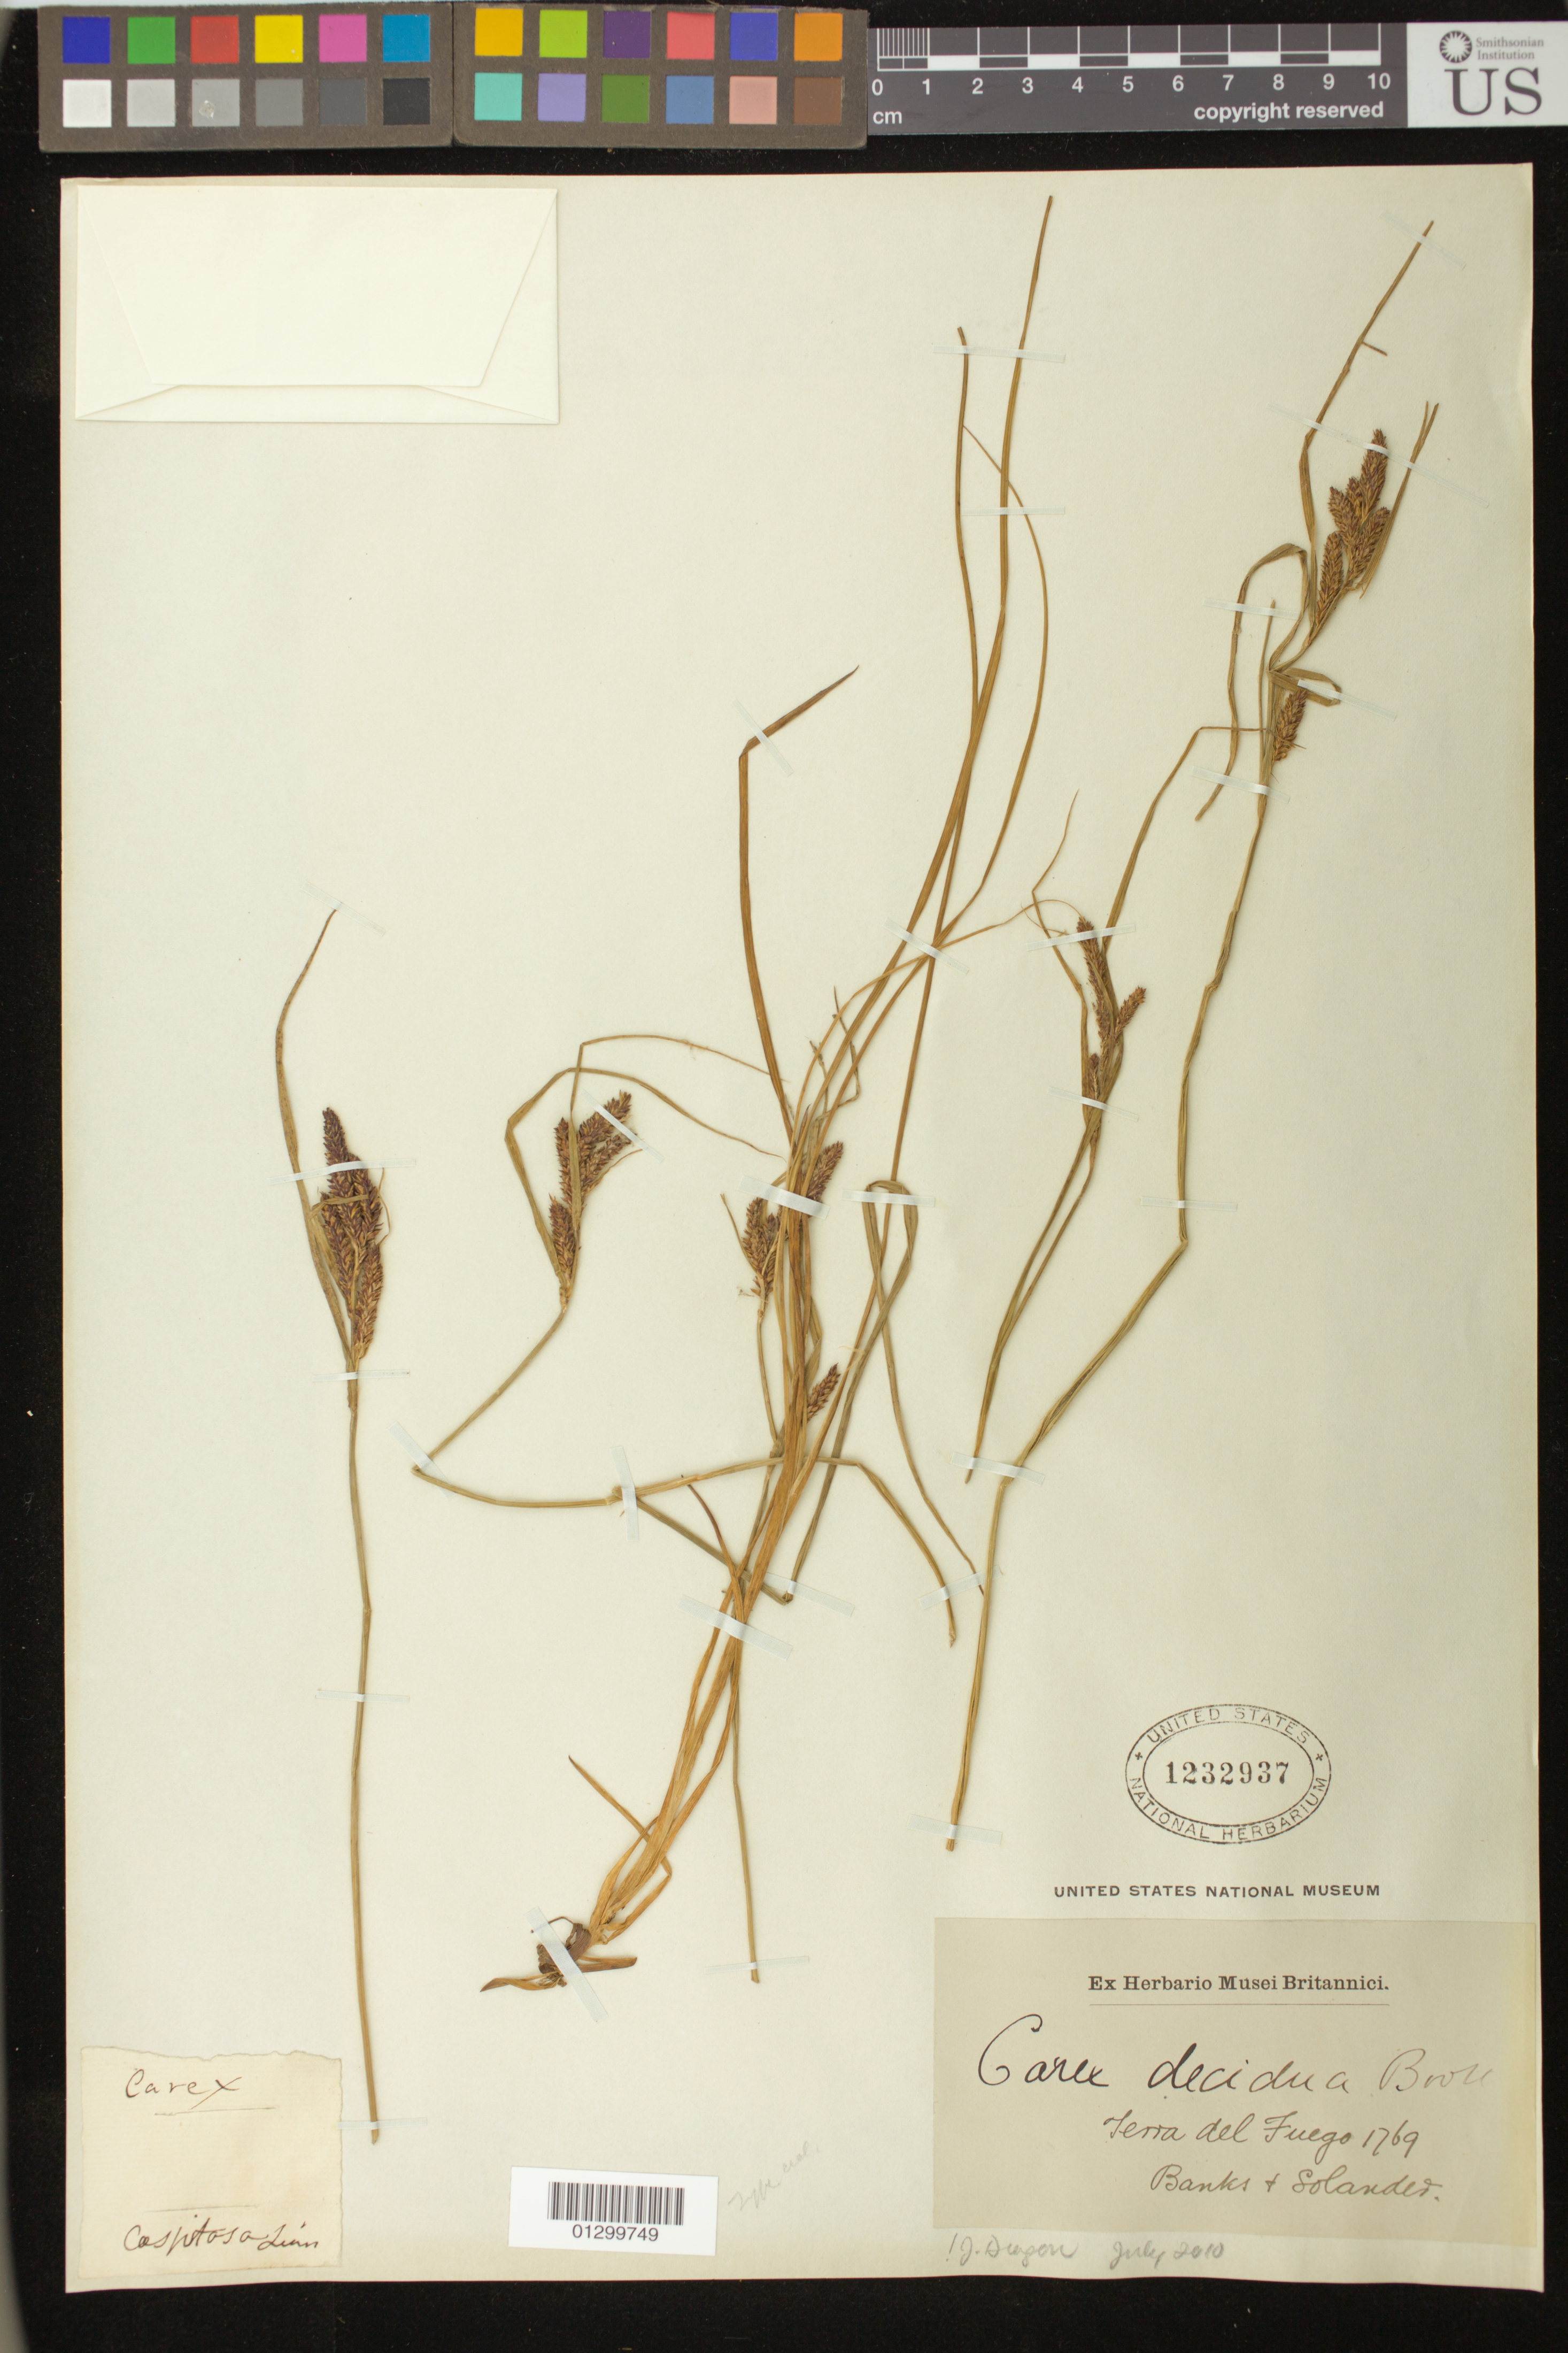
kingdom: Plantae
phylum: Tracheophyta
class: Liliopsida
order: Poales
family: Cyperaceae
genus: Carex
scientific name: Carex decidua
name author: Boott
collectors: J. Banks & D. C. Solander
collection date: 1769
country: Argentina / Chile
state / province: Tierra del Fuego / Magellanes (XII)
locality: Tierra del Fuego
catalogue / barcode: US 1232937